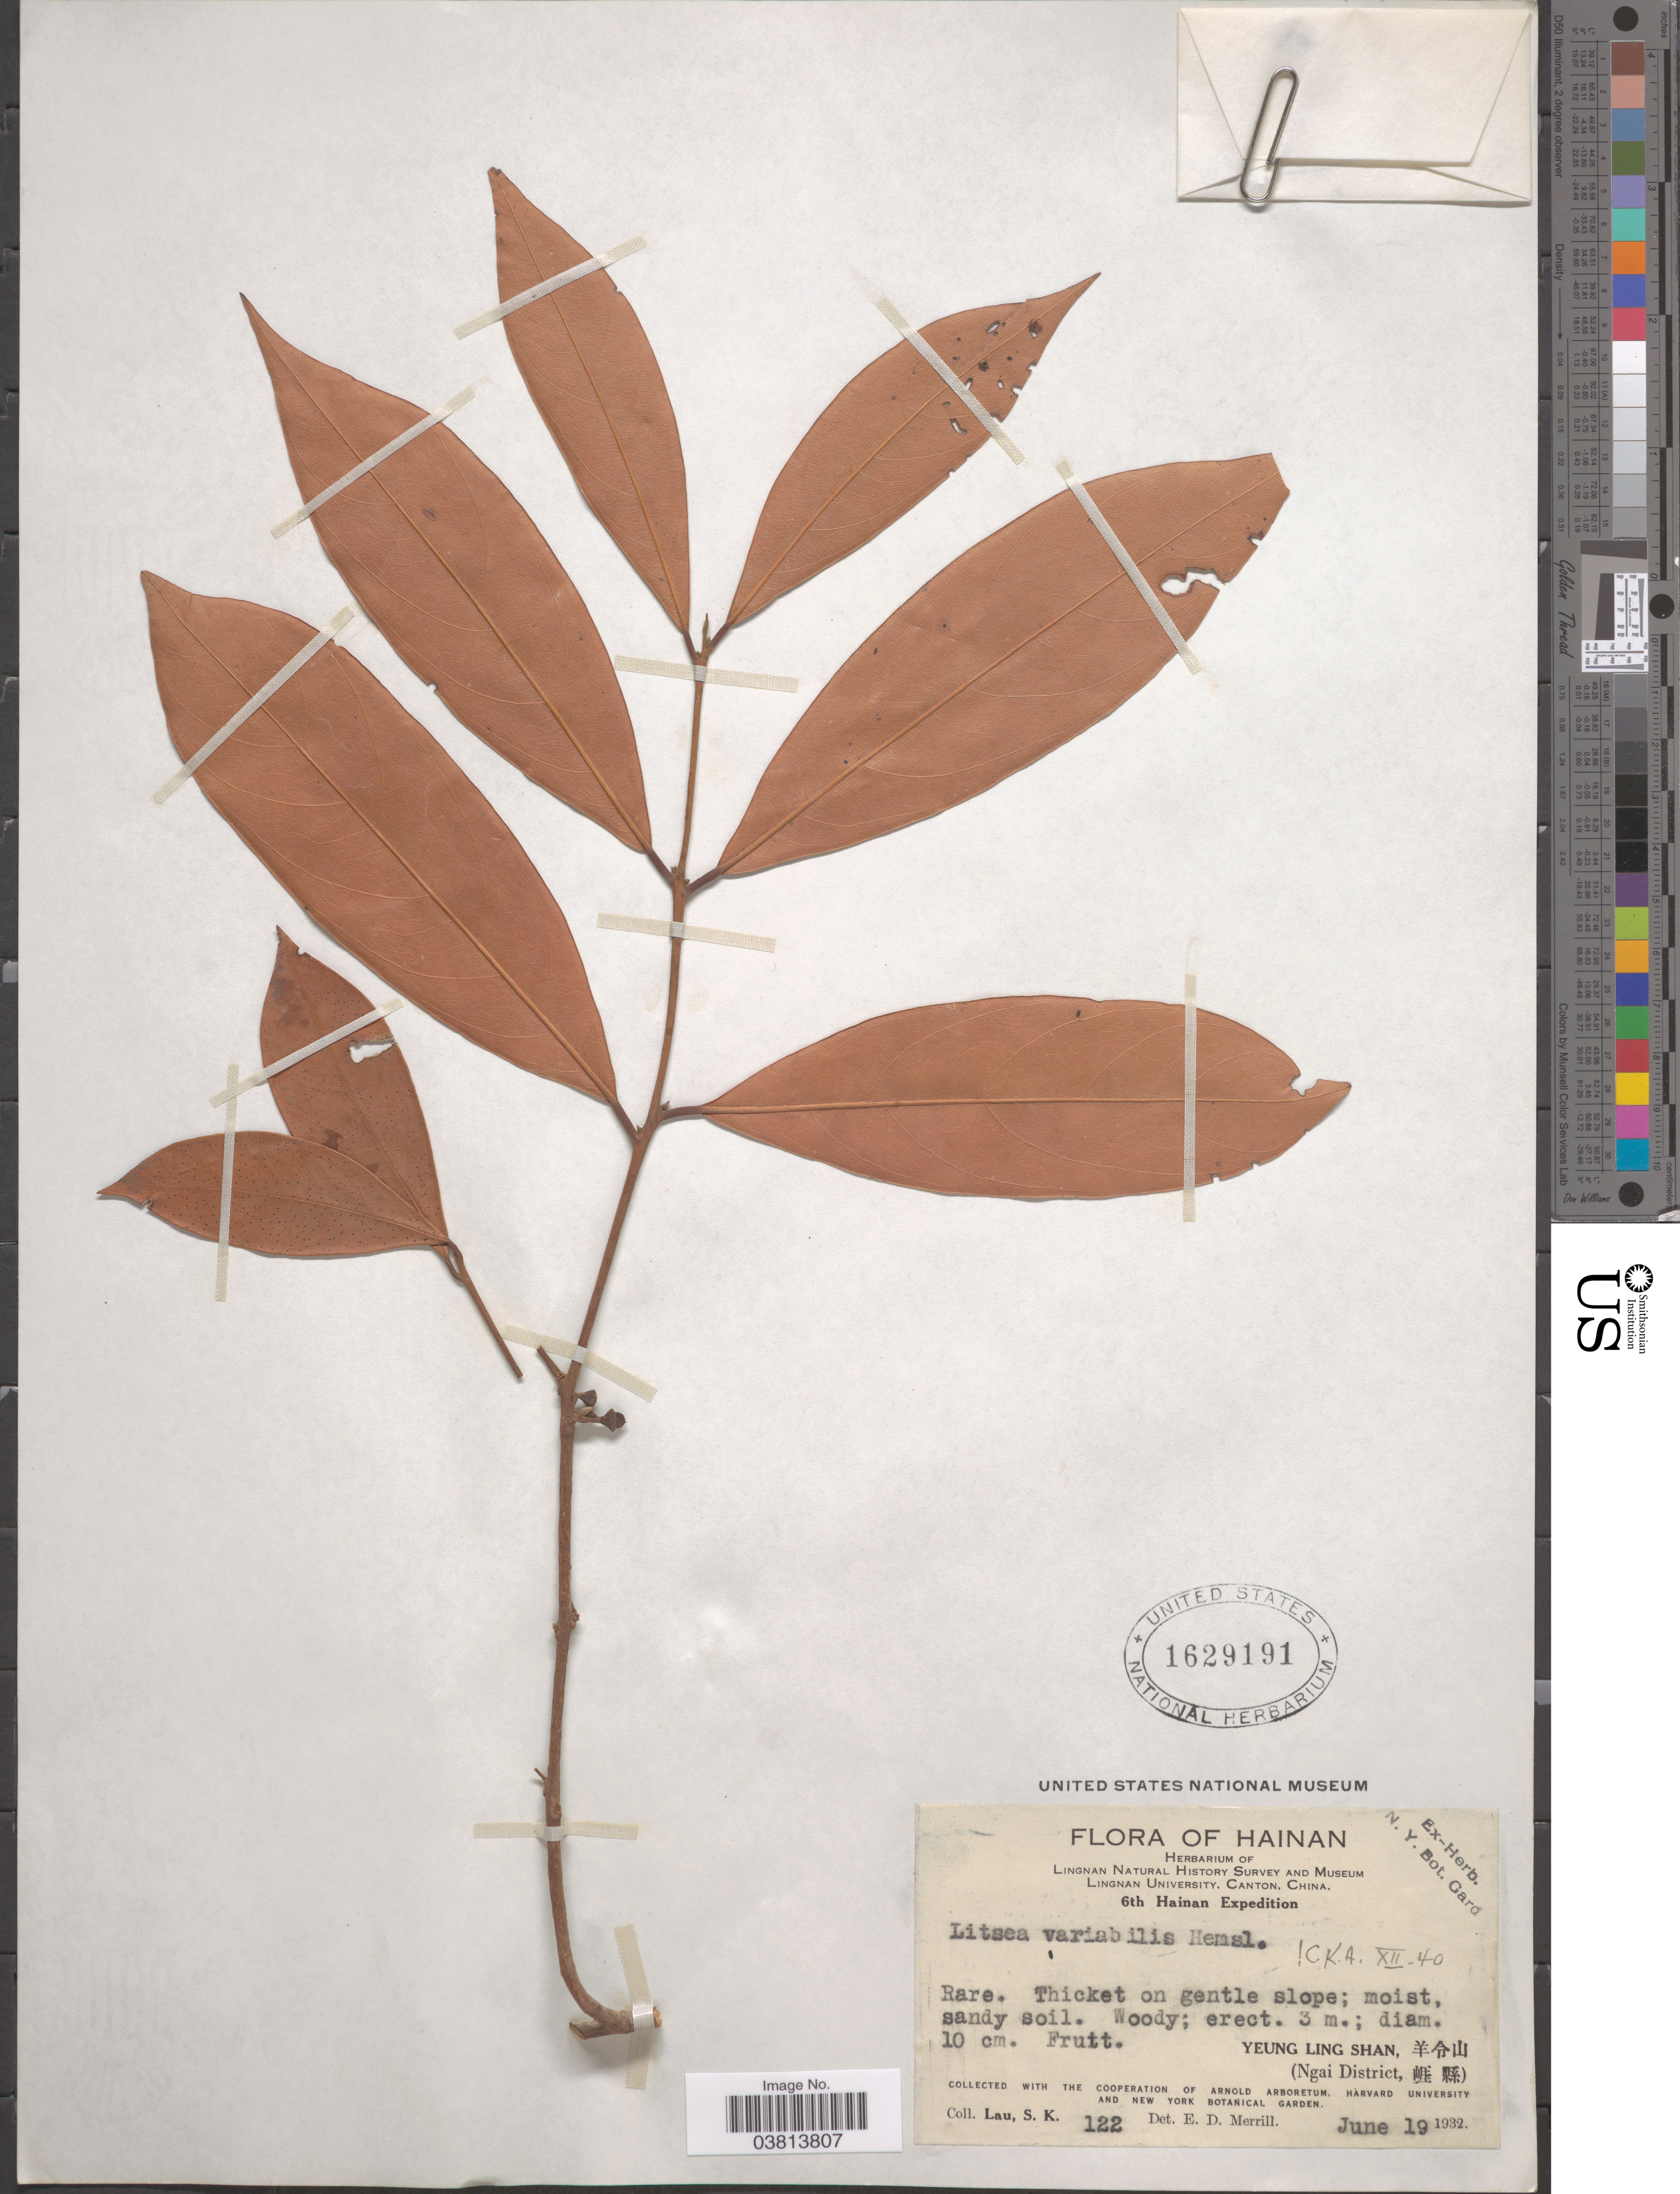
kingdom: Plantae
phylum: Tracheophyta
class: Magnoliopsida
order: Laurales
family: Lauraceae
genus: Litsea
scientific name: Litsea variabilis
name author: Hemsl.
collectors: S. K. Lau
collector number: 122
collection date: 1932-06-19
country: China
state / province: Hainan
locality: Yeung Ling Shan, X. (Ngain District, X).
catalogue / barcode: US 1629191